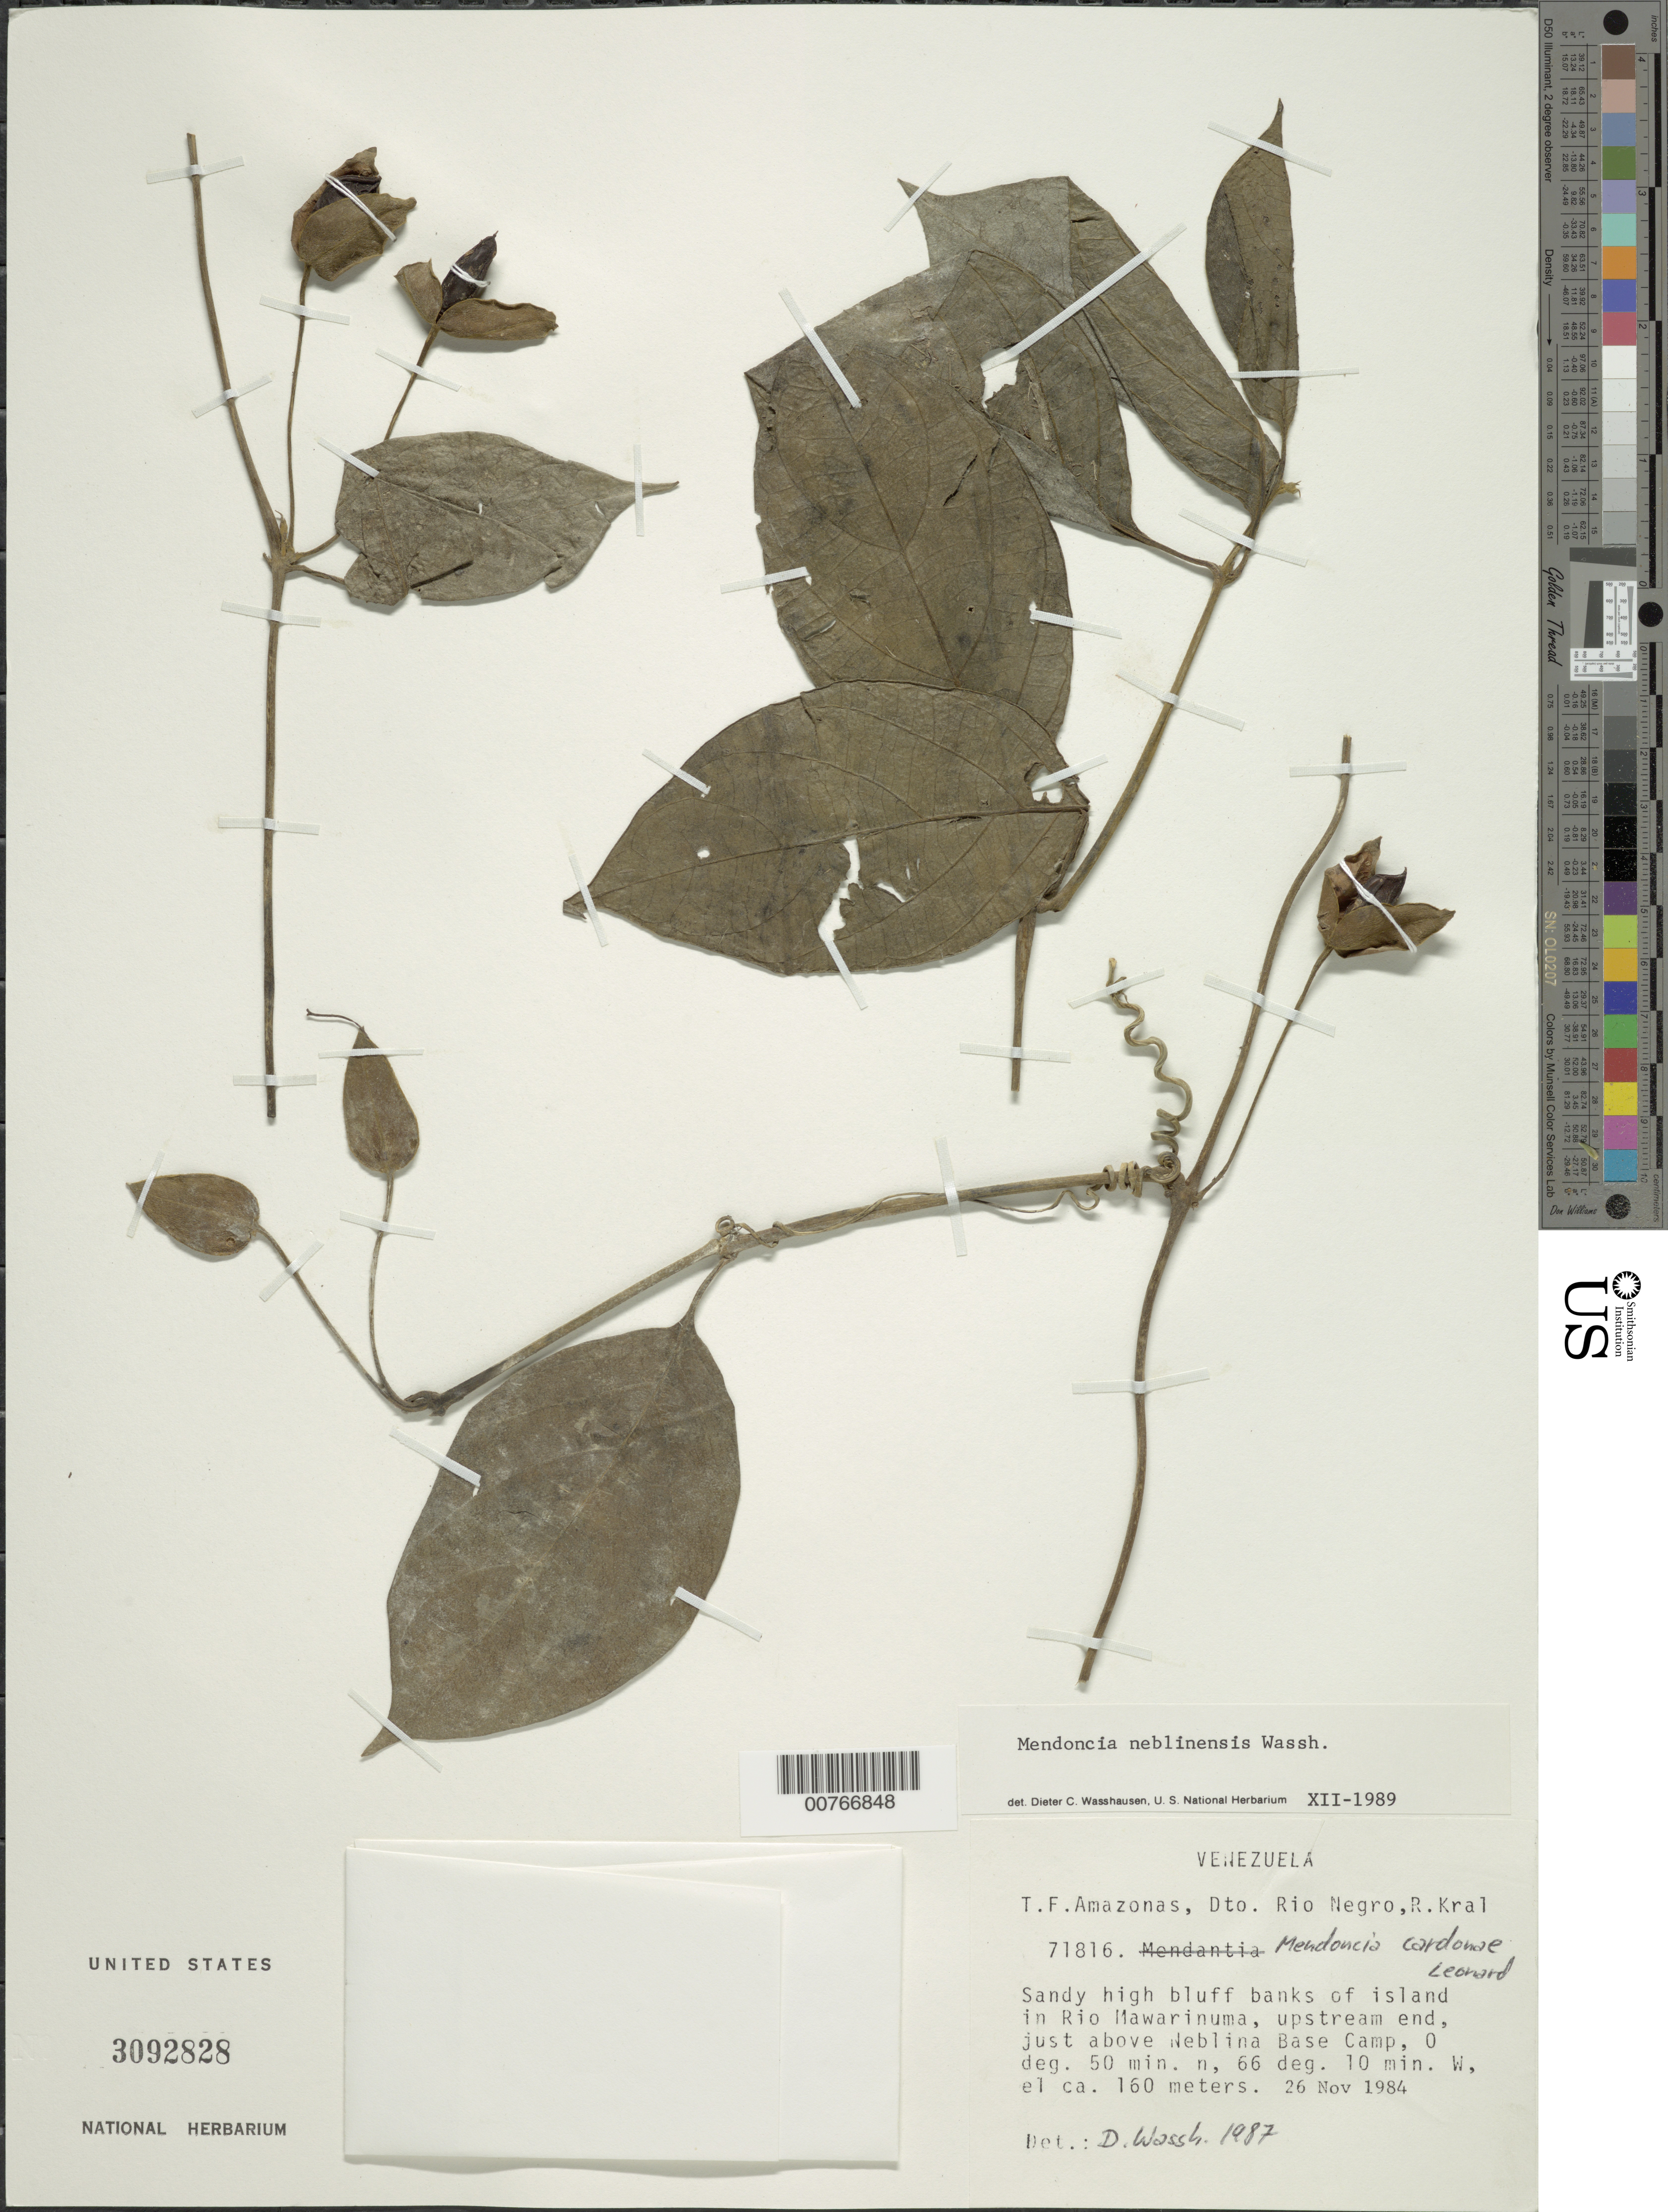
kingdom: Plantae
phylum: Tracheophyta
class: Magnoliopsida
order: Lamiales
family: Acanthaceae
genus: Mendoncia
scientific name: Mendoncia neblinensis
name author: Wassh.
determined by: Wasshausen, Dieter C., (BOT), Smithsonian Institution - National Museum of Natural History (UNITED STATES)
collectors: R. Kral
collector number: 71816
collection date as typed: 26-Nov-84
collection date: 1984-11-26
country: Venezuela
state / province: Amazonas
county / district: Río Negro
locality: Río Mawarinuma, just above Neblina Base Camp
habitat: Sandy high bluff banks of island in river (upstream end)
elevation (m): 160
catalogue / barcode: US 3092828